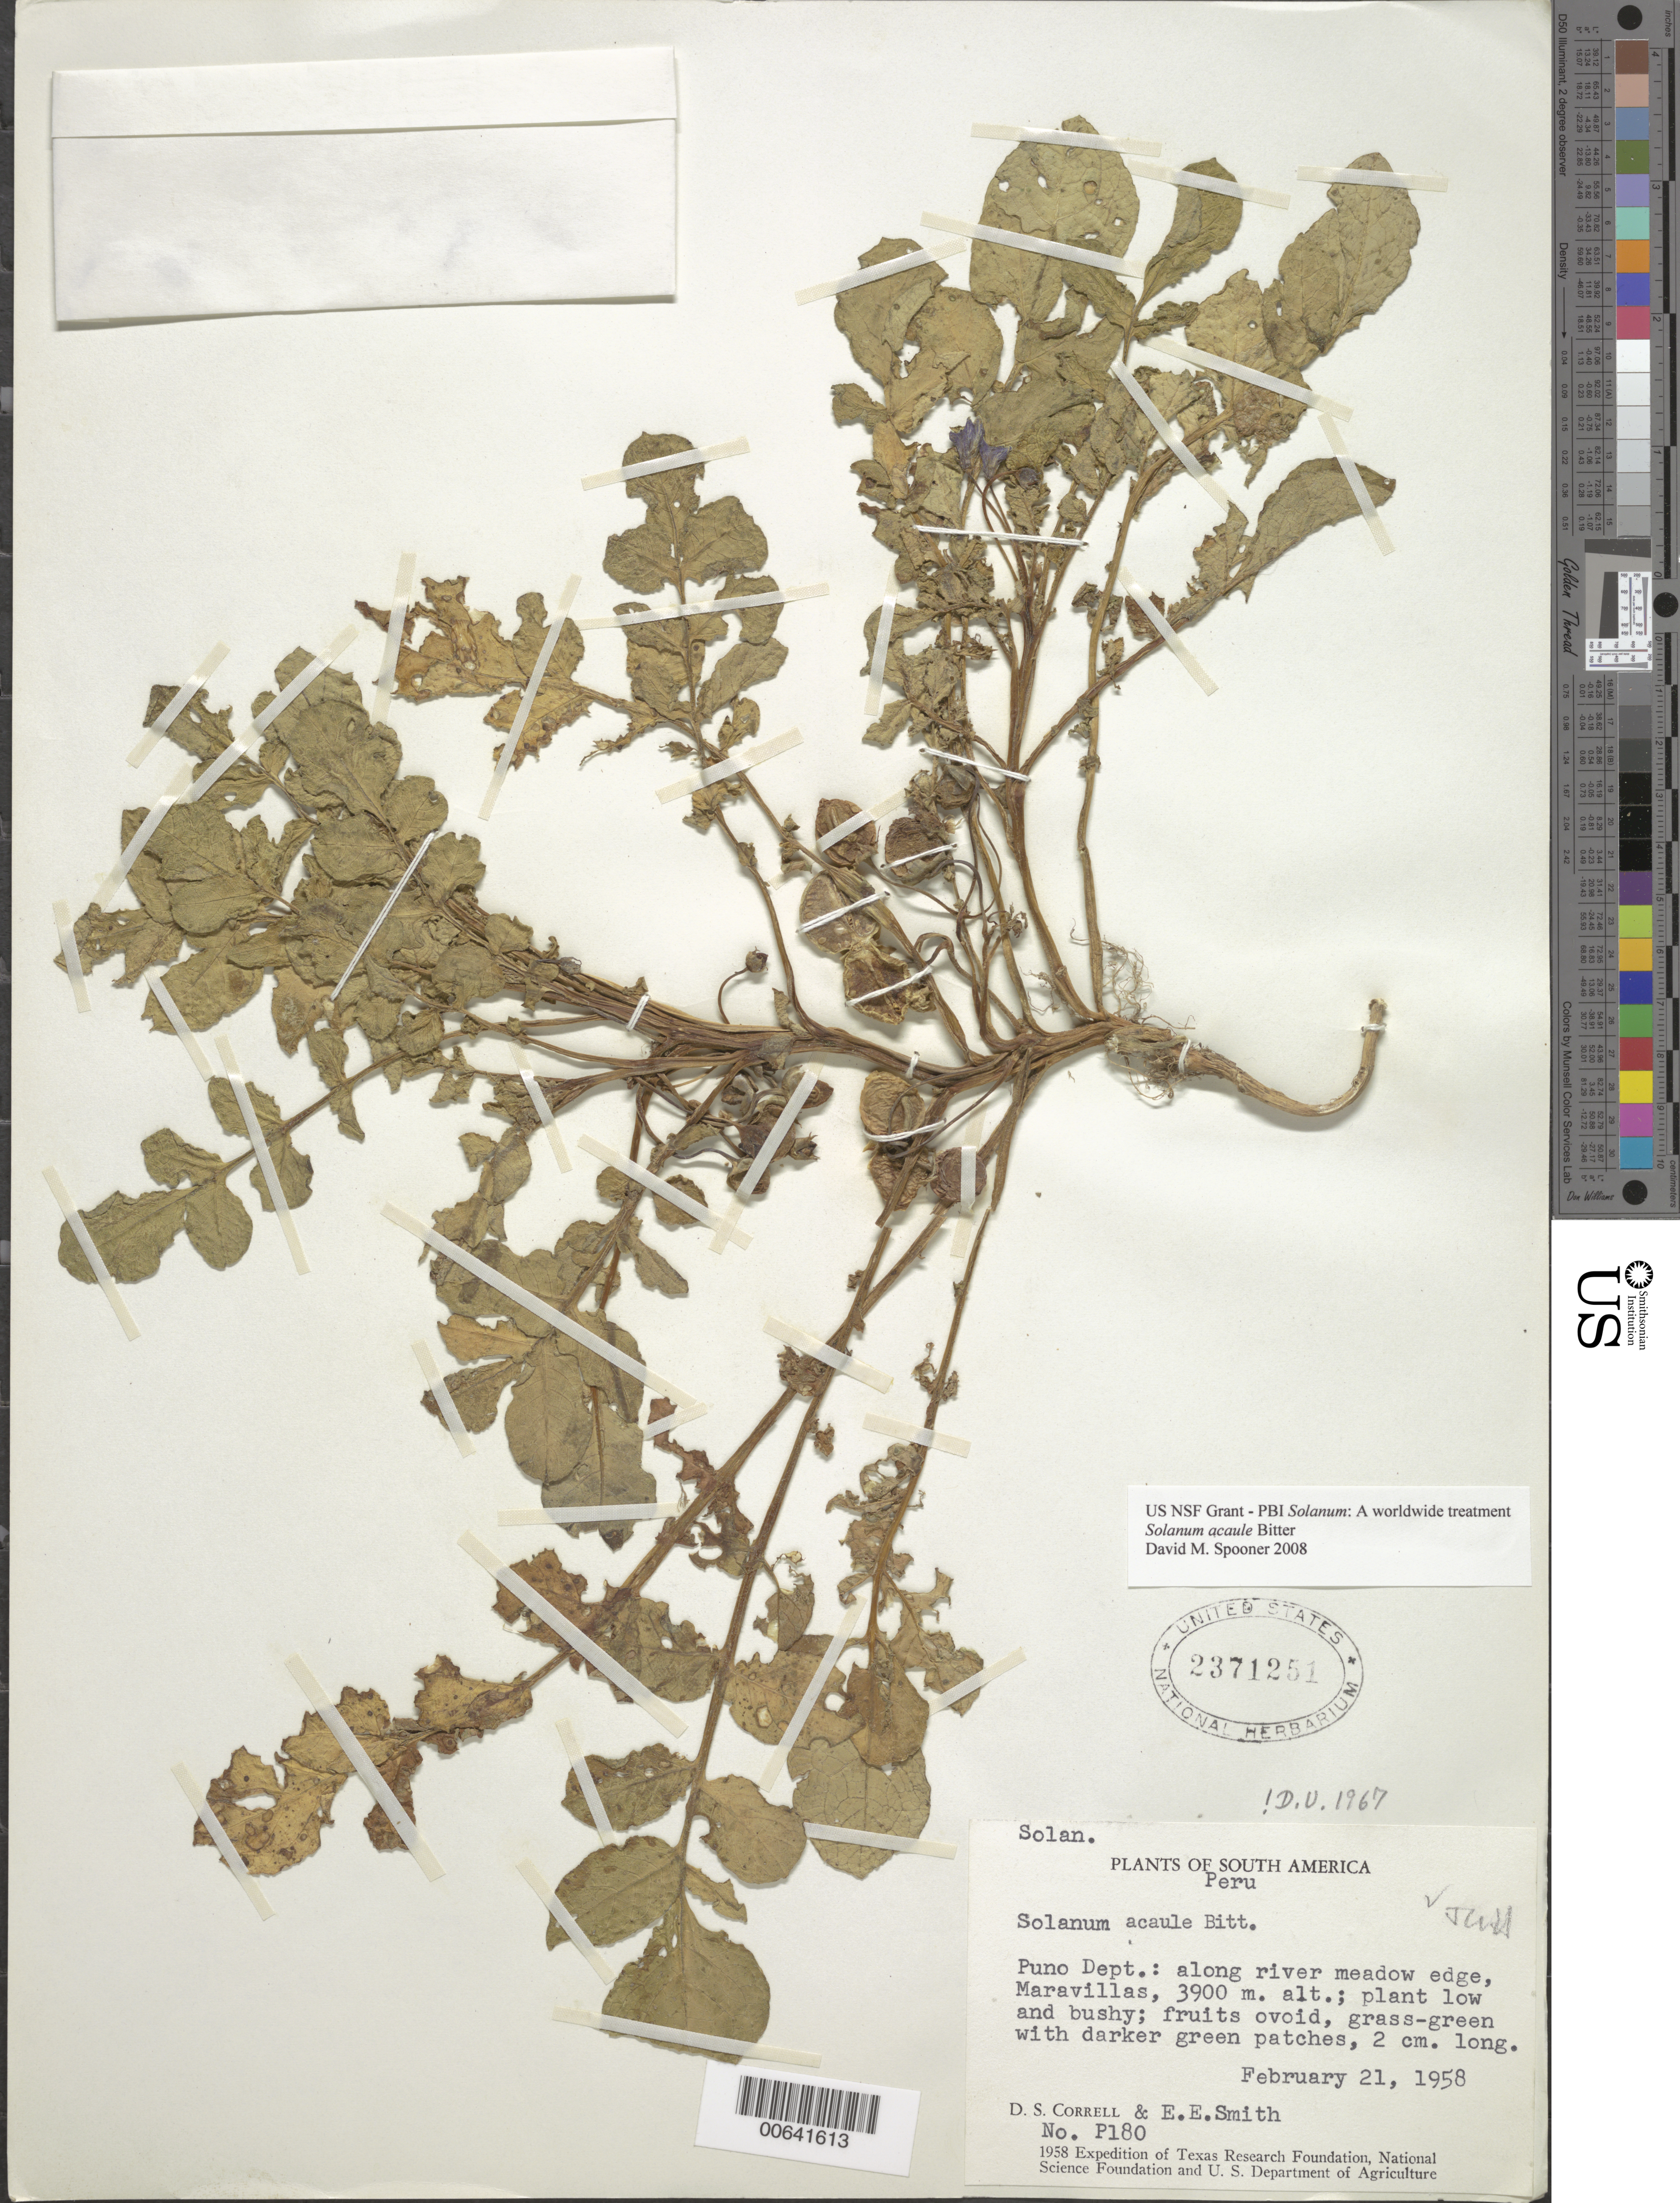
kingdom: Plantae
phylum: Tracheophyta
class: Magnoliopsida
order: Solanales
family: Solanaceae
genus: Solanum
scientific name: Solanum acaule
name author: Bitter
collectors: D. S. Correll & E. E. Smith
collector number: P180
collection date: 1958-02-21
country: Peru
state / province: Puno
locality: Puno Dept.: along river meadow edge, Maravillas.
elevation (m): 3900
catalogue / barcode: US 2371251